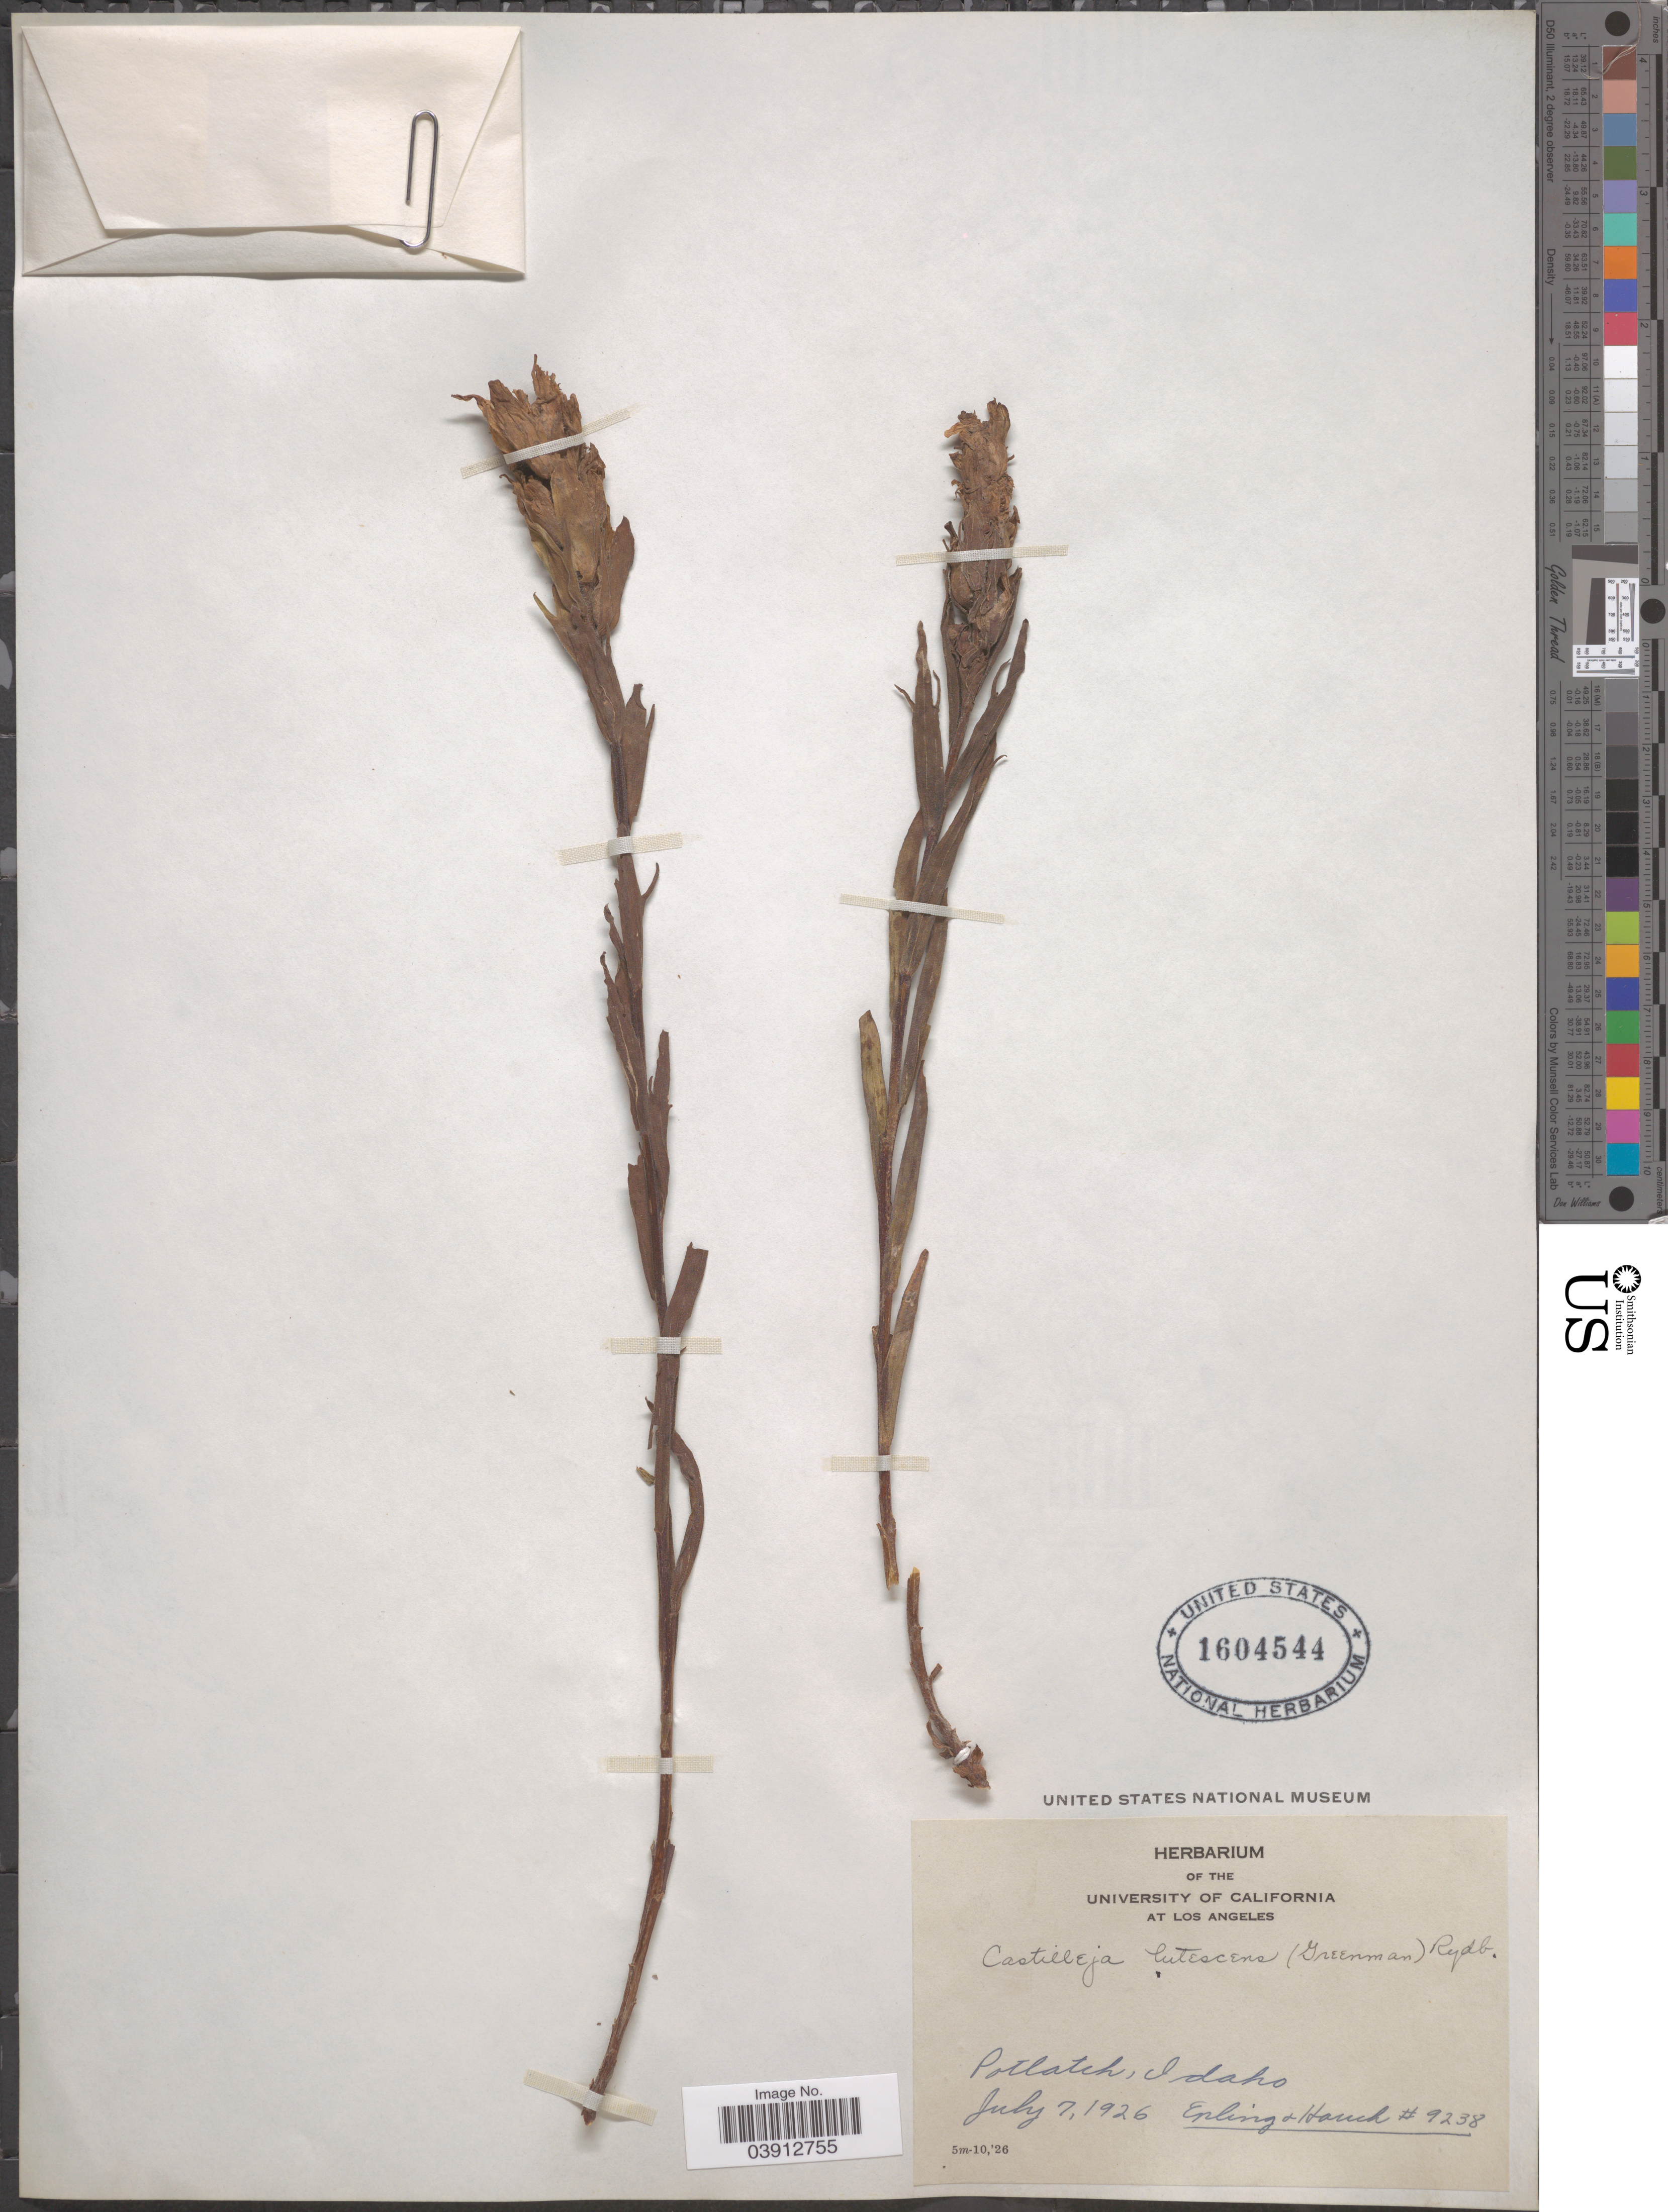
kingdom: Plantae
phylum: Tracheophyta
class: Magnoliopsida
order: Lamiales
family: Orobanchaceae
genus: Castilleja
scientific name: Castilleja lutescens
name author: (Greenm.) Rydb.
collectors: -- Epling & -. Hauch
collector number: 9238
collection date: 1926-07-07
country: United States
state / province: Idaho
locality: Potlatch.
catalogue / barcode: US 1604544